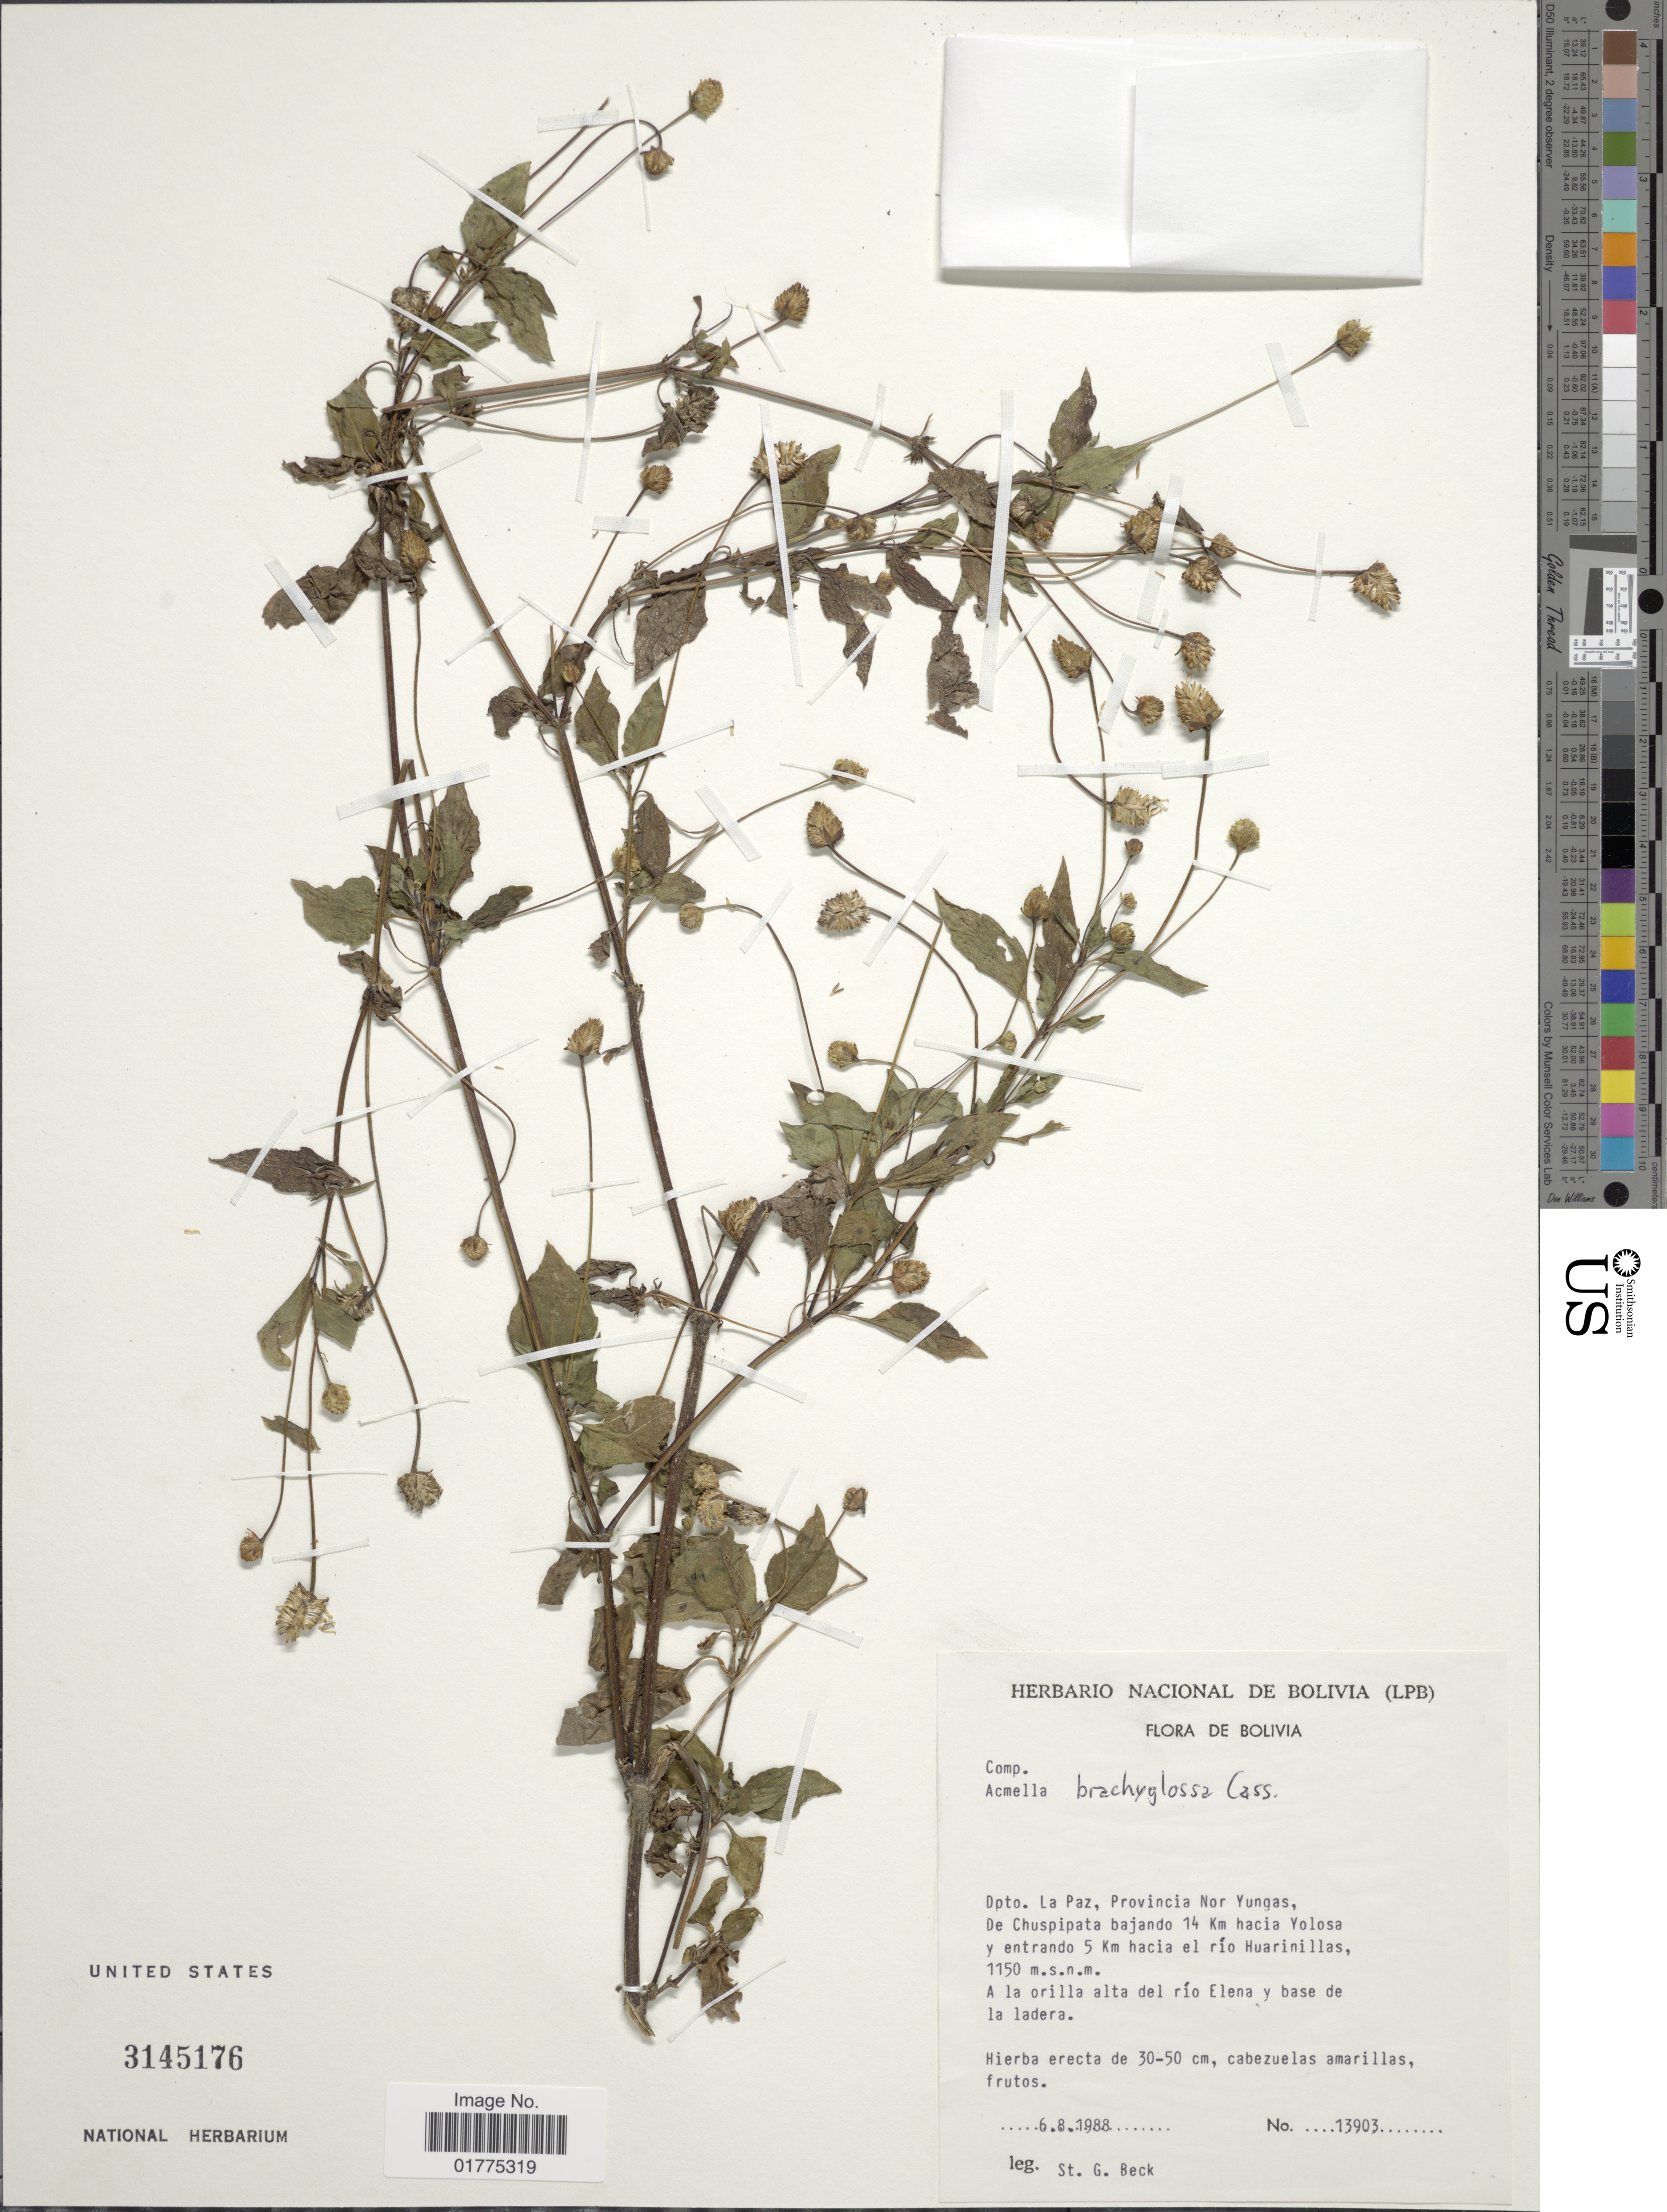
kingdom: Plantae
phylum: Tracheophyta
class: Magnoliopsida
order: Asterales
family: Asteraceae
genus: Acmella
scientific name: Acmella brachyglossa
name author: Cass.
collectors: S. G. Beck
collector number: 13903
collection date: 1988-08-06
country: Bolivia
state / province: La Paz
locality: Dpto. La Paz, Provincia Nor Yungas, De Chuspipata bajando 14 km hacia Yolosa y entrando 5 km hacia el rio Huarinillas, A la orrilla alta del rio Elena y base de la ladera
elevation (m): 1150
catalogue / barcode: US 3145176